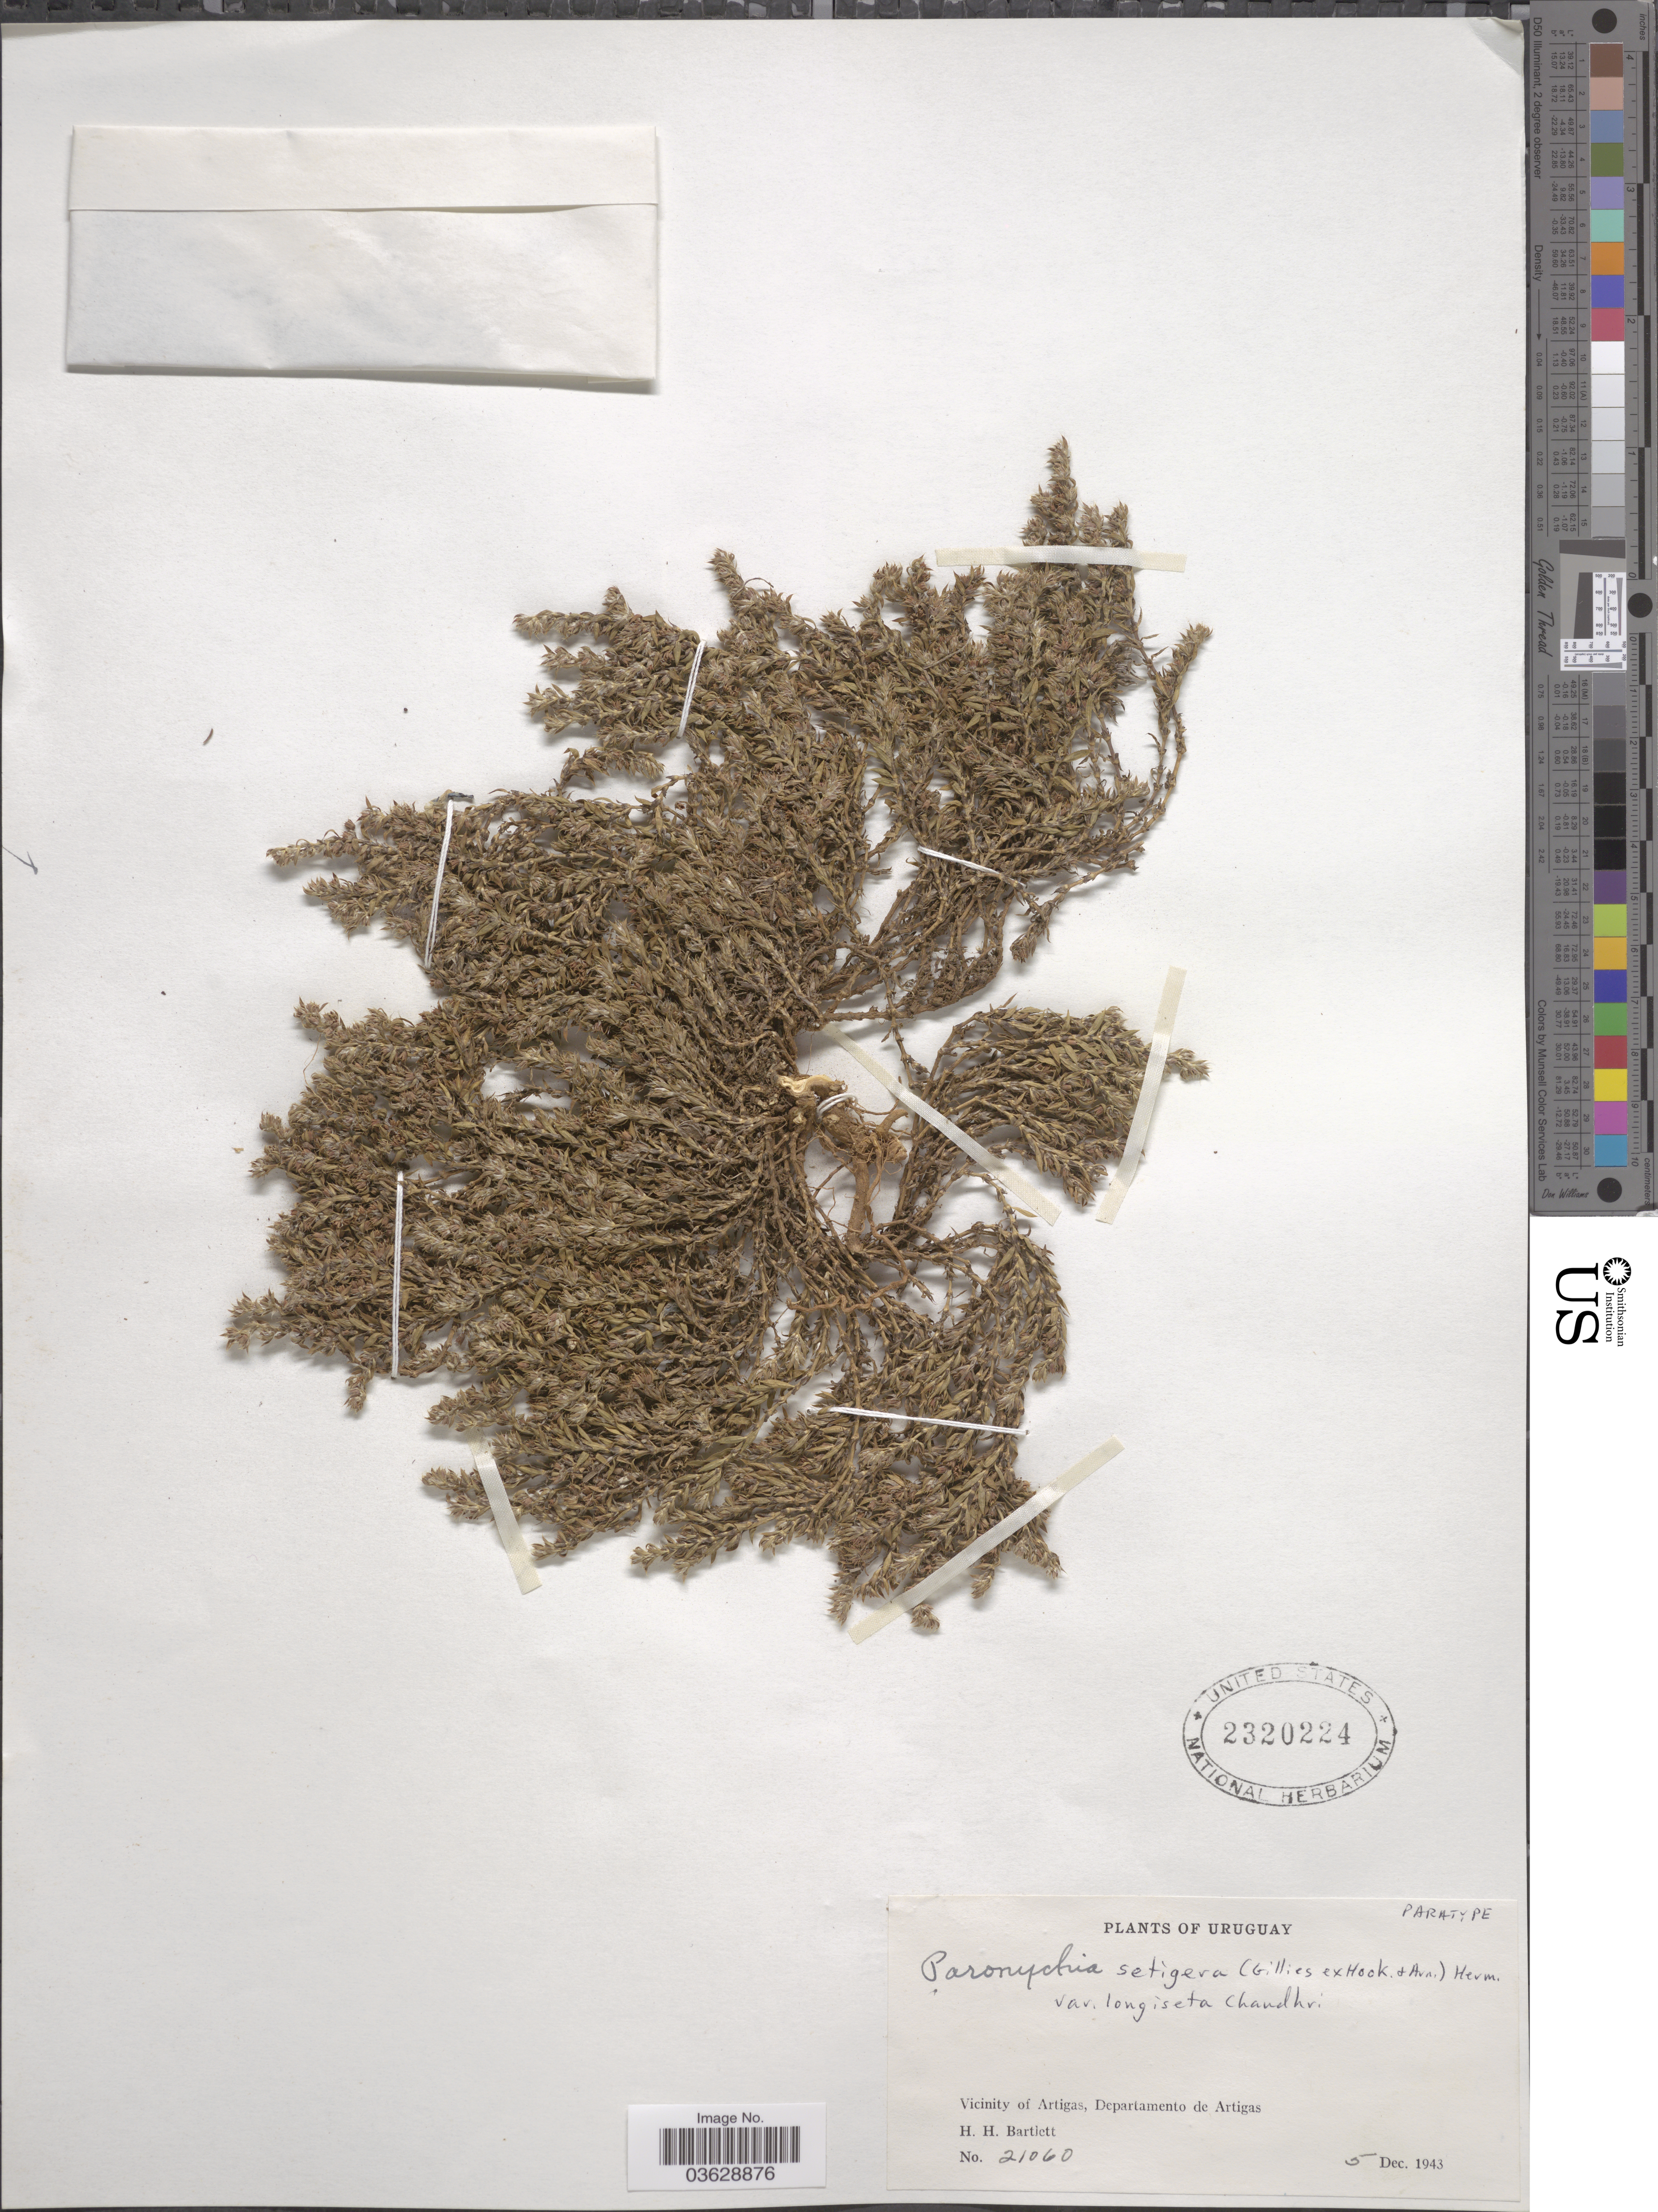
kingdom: Plantae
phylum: Tracheophyta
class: Magnoliopsida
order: Caryophyllales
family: Caryophyllaceae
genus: Paronychia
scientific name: Paronychia setigera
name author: (Gillies) F. Herm.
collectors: H. H. Bartlett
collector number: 21060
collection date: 1943-12-05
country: Uruguay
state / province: Artigas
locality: Vicinity of Artigas, Departamento de Artigas.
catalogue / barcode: US 2320224